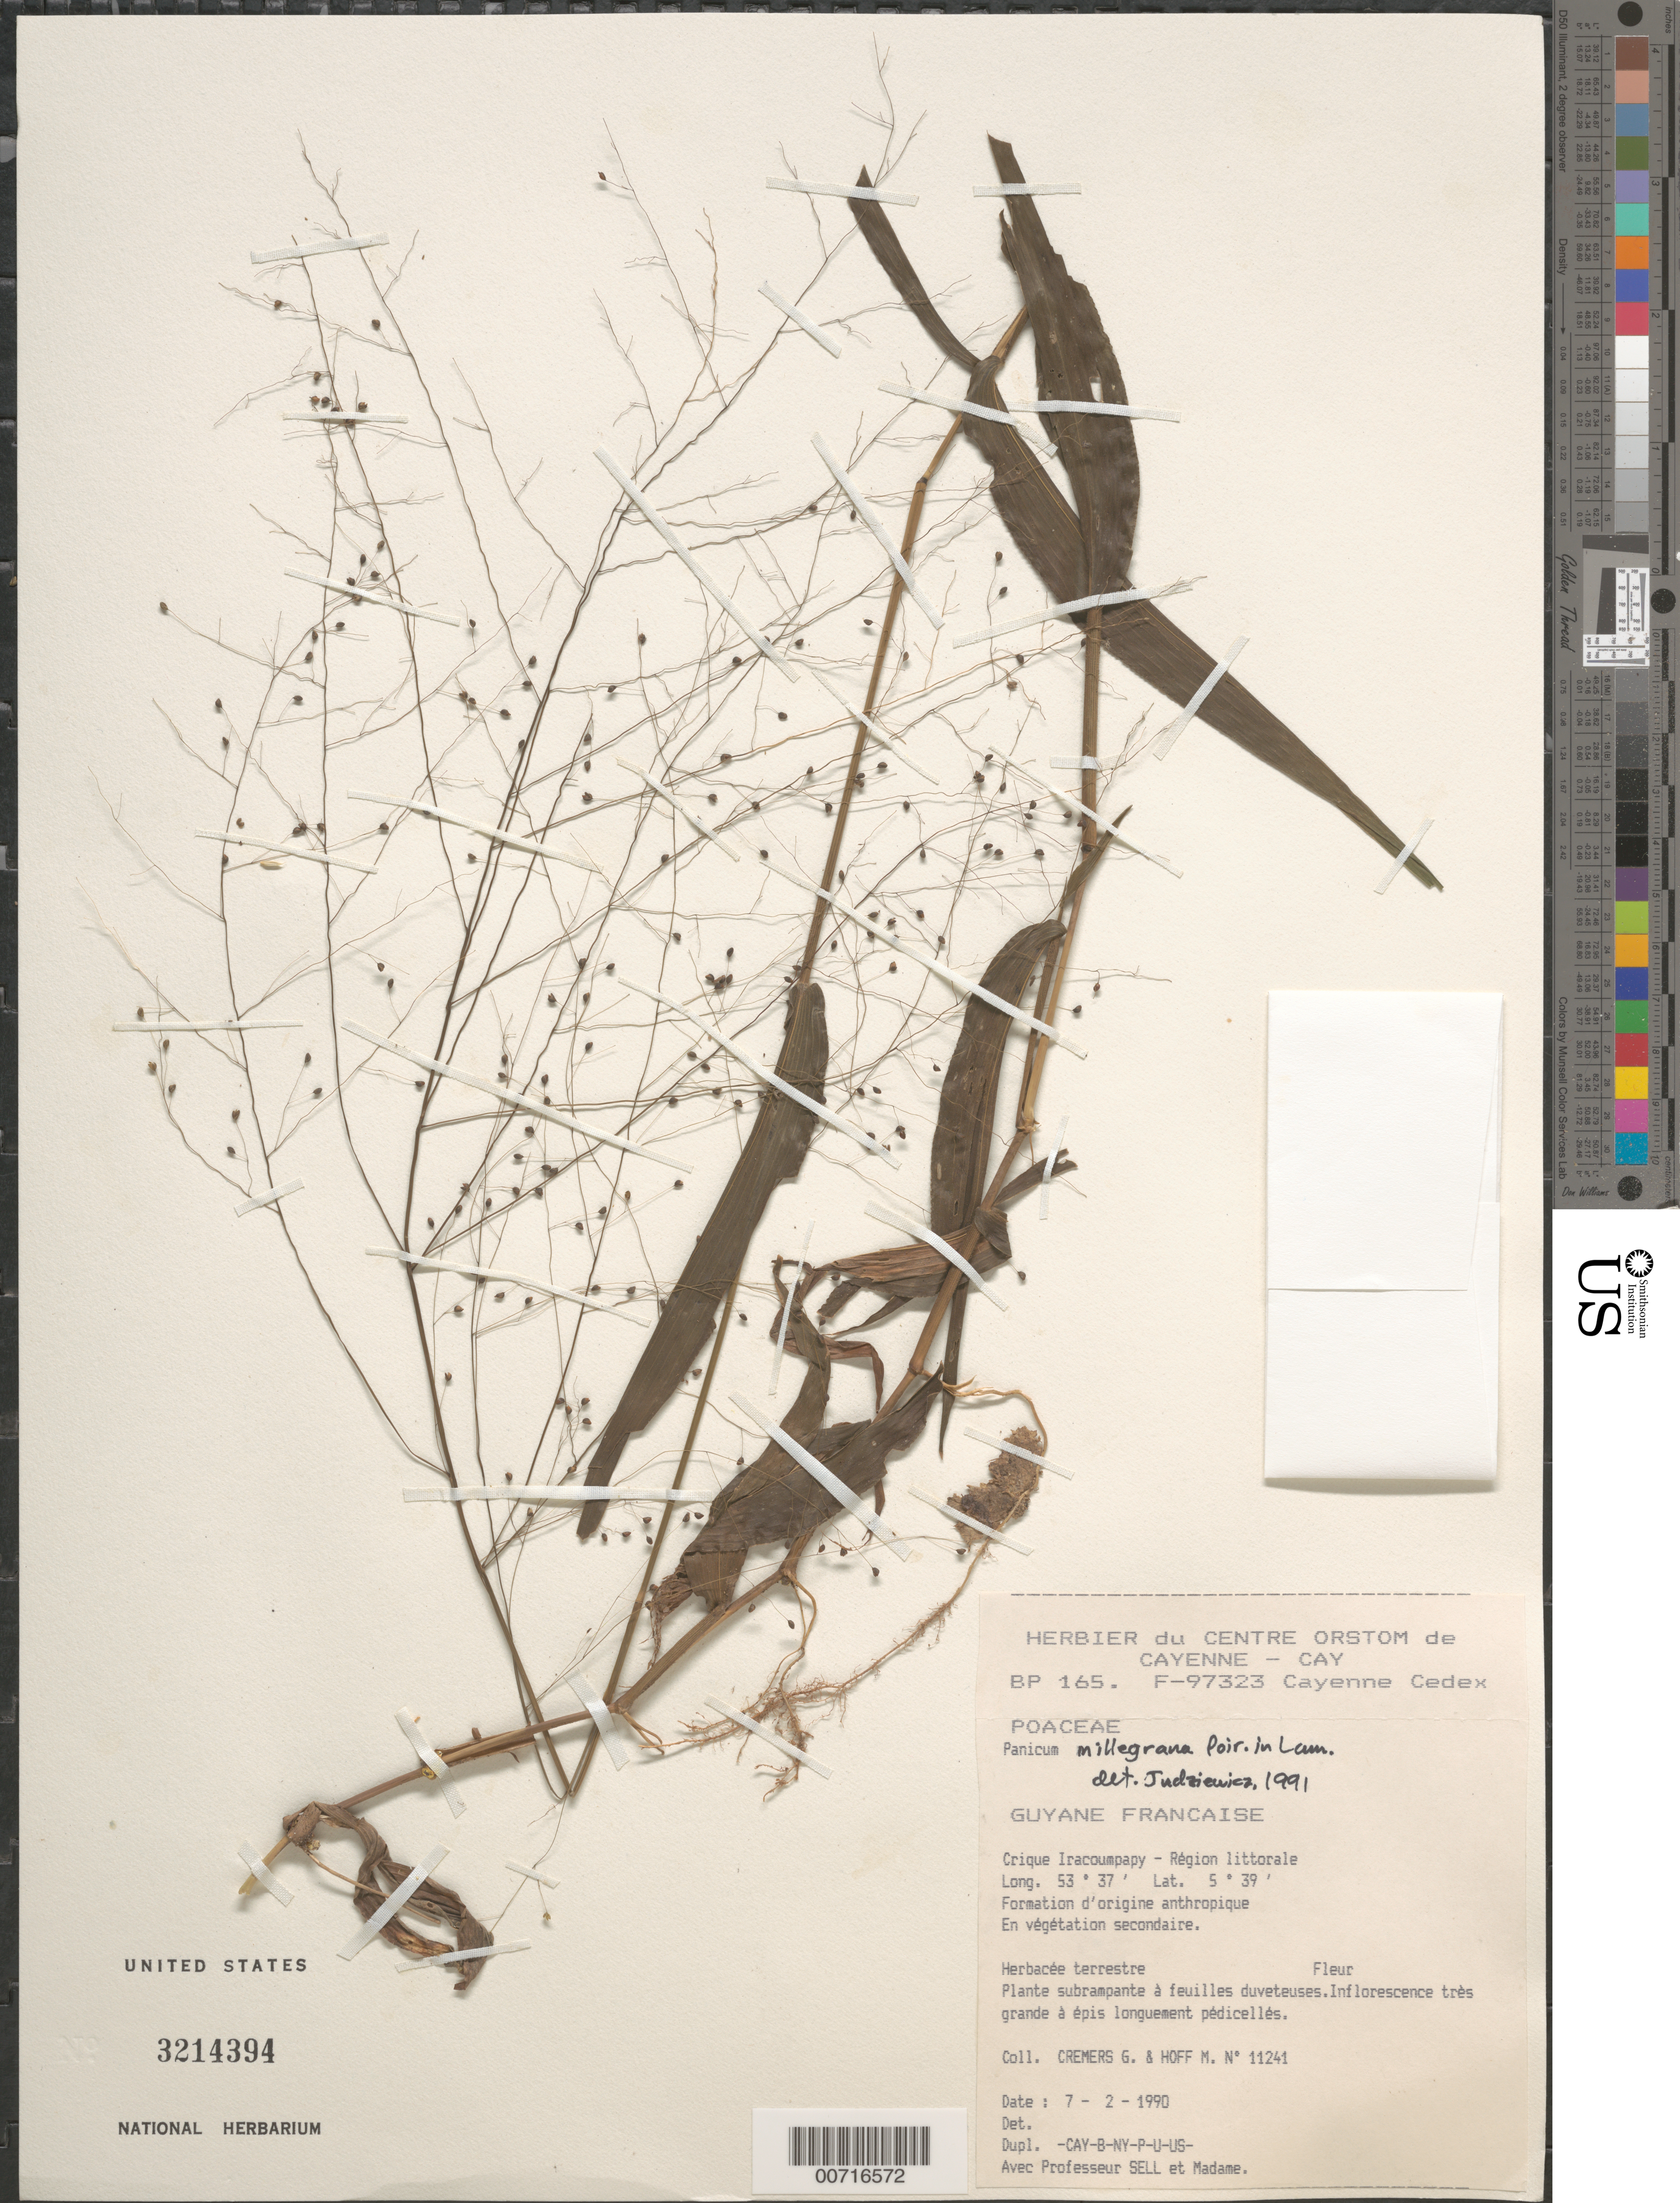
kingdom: Plantae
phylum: Tracheophyta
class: Liliopsida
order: Poales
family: Poaceae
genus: Panicum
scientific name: Panicum millegrana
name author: Poir.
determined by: Judziewicz, E. J.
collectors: G. Cremers & M. Hoff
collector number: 11241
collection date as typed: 7-Feb-90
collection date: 1990-02-07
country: French Guiana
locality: Crique Iracoumpapy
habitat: Formation d'origine anthropique; En végétation secondaire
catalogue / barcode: US 3214394